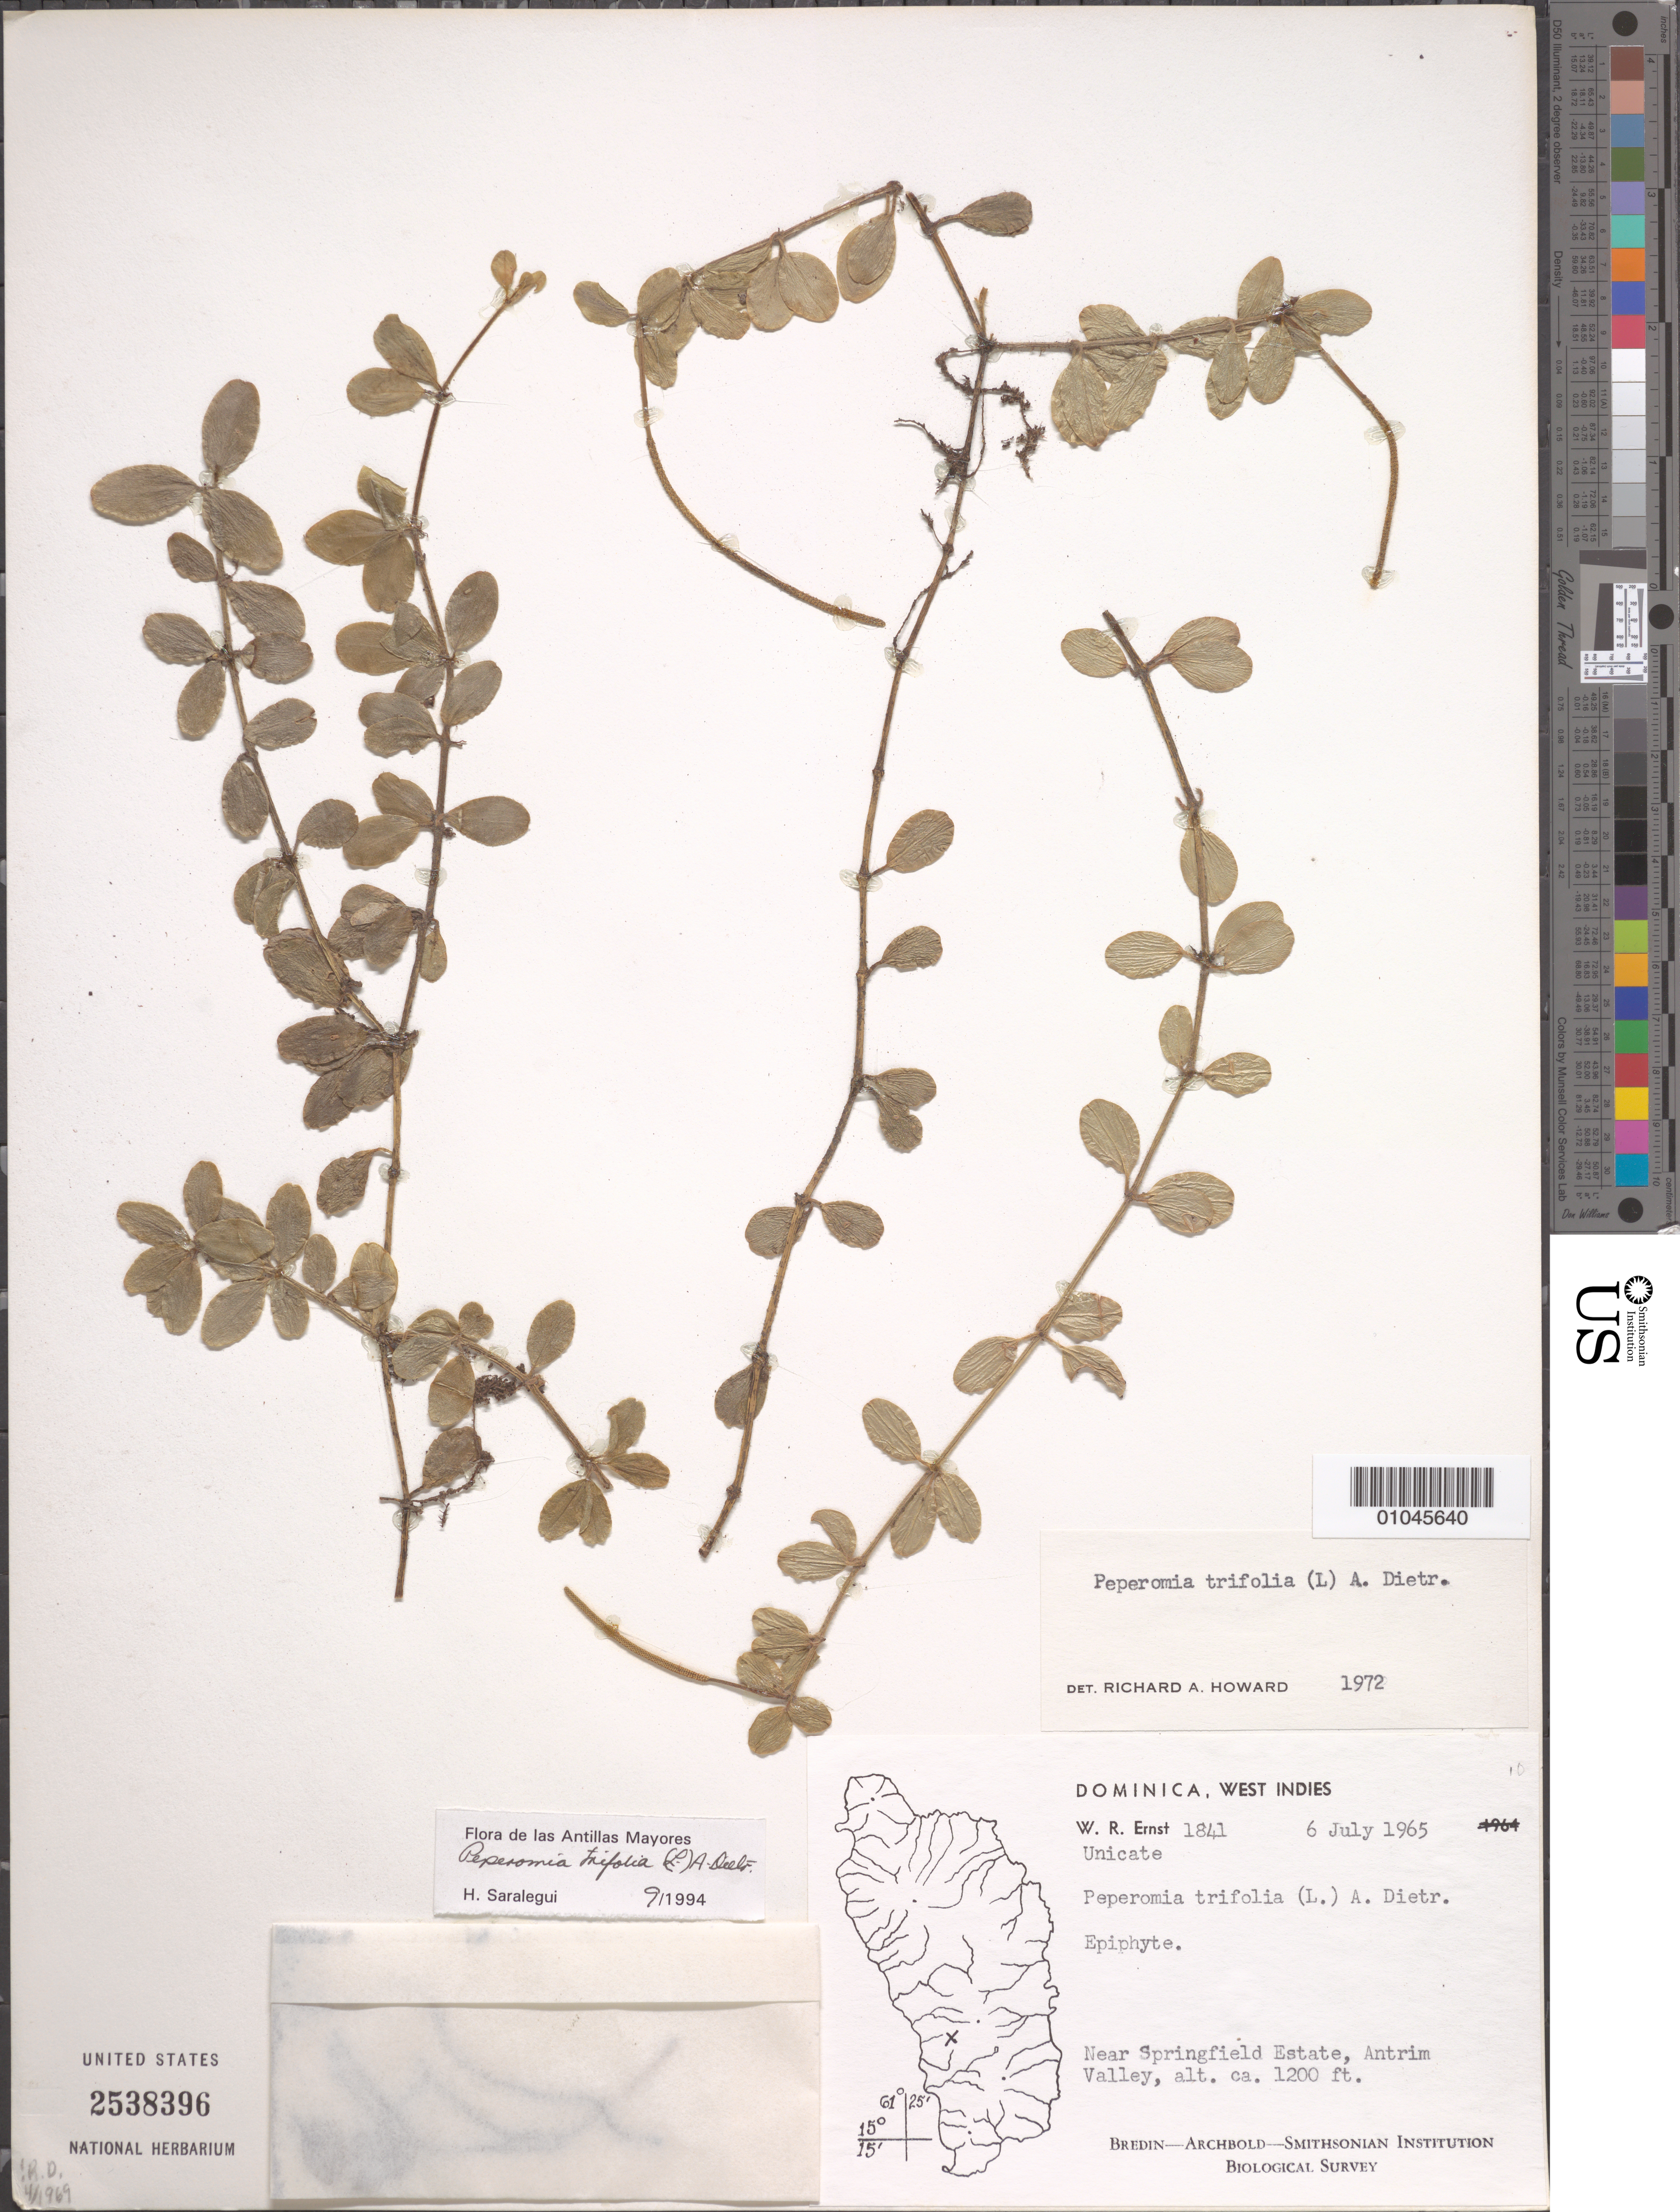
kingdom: Plantae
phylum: Tracheophyta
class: Magnoliopsida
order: Piperales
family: Piperaceae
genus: Peperomia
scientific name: Peperomia trifolia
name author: (L.) A. Dietr.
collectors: W. R. Ernst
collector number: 1841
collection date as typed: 06 Jul 1965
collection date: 1965-07-06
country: Dominica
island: Dominica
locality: Near Springfield Estate, Antrim Valley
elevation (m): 366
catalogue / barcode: US 2538396